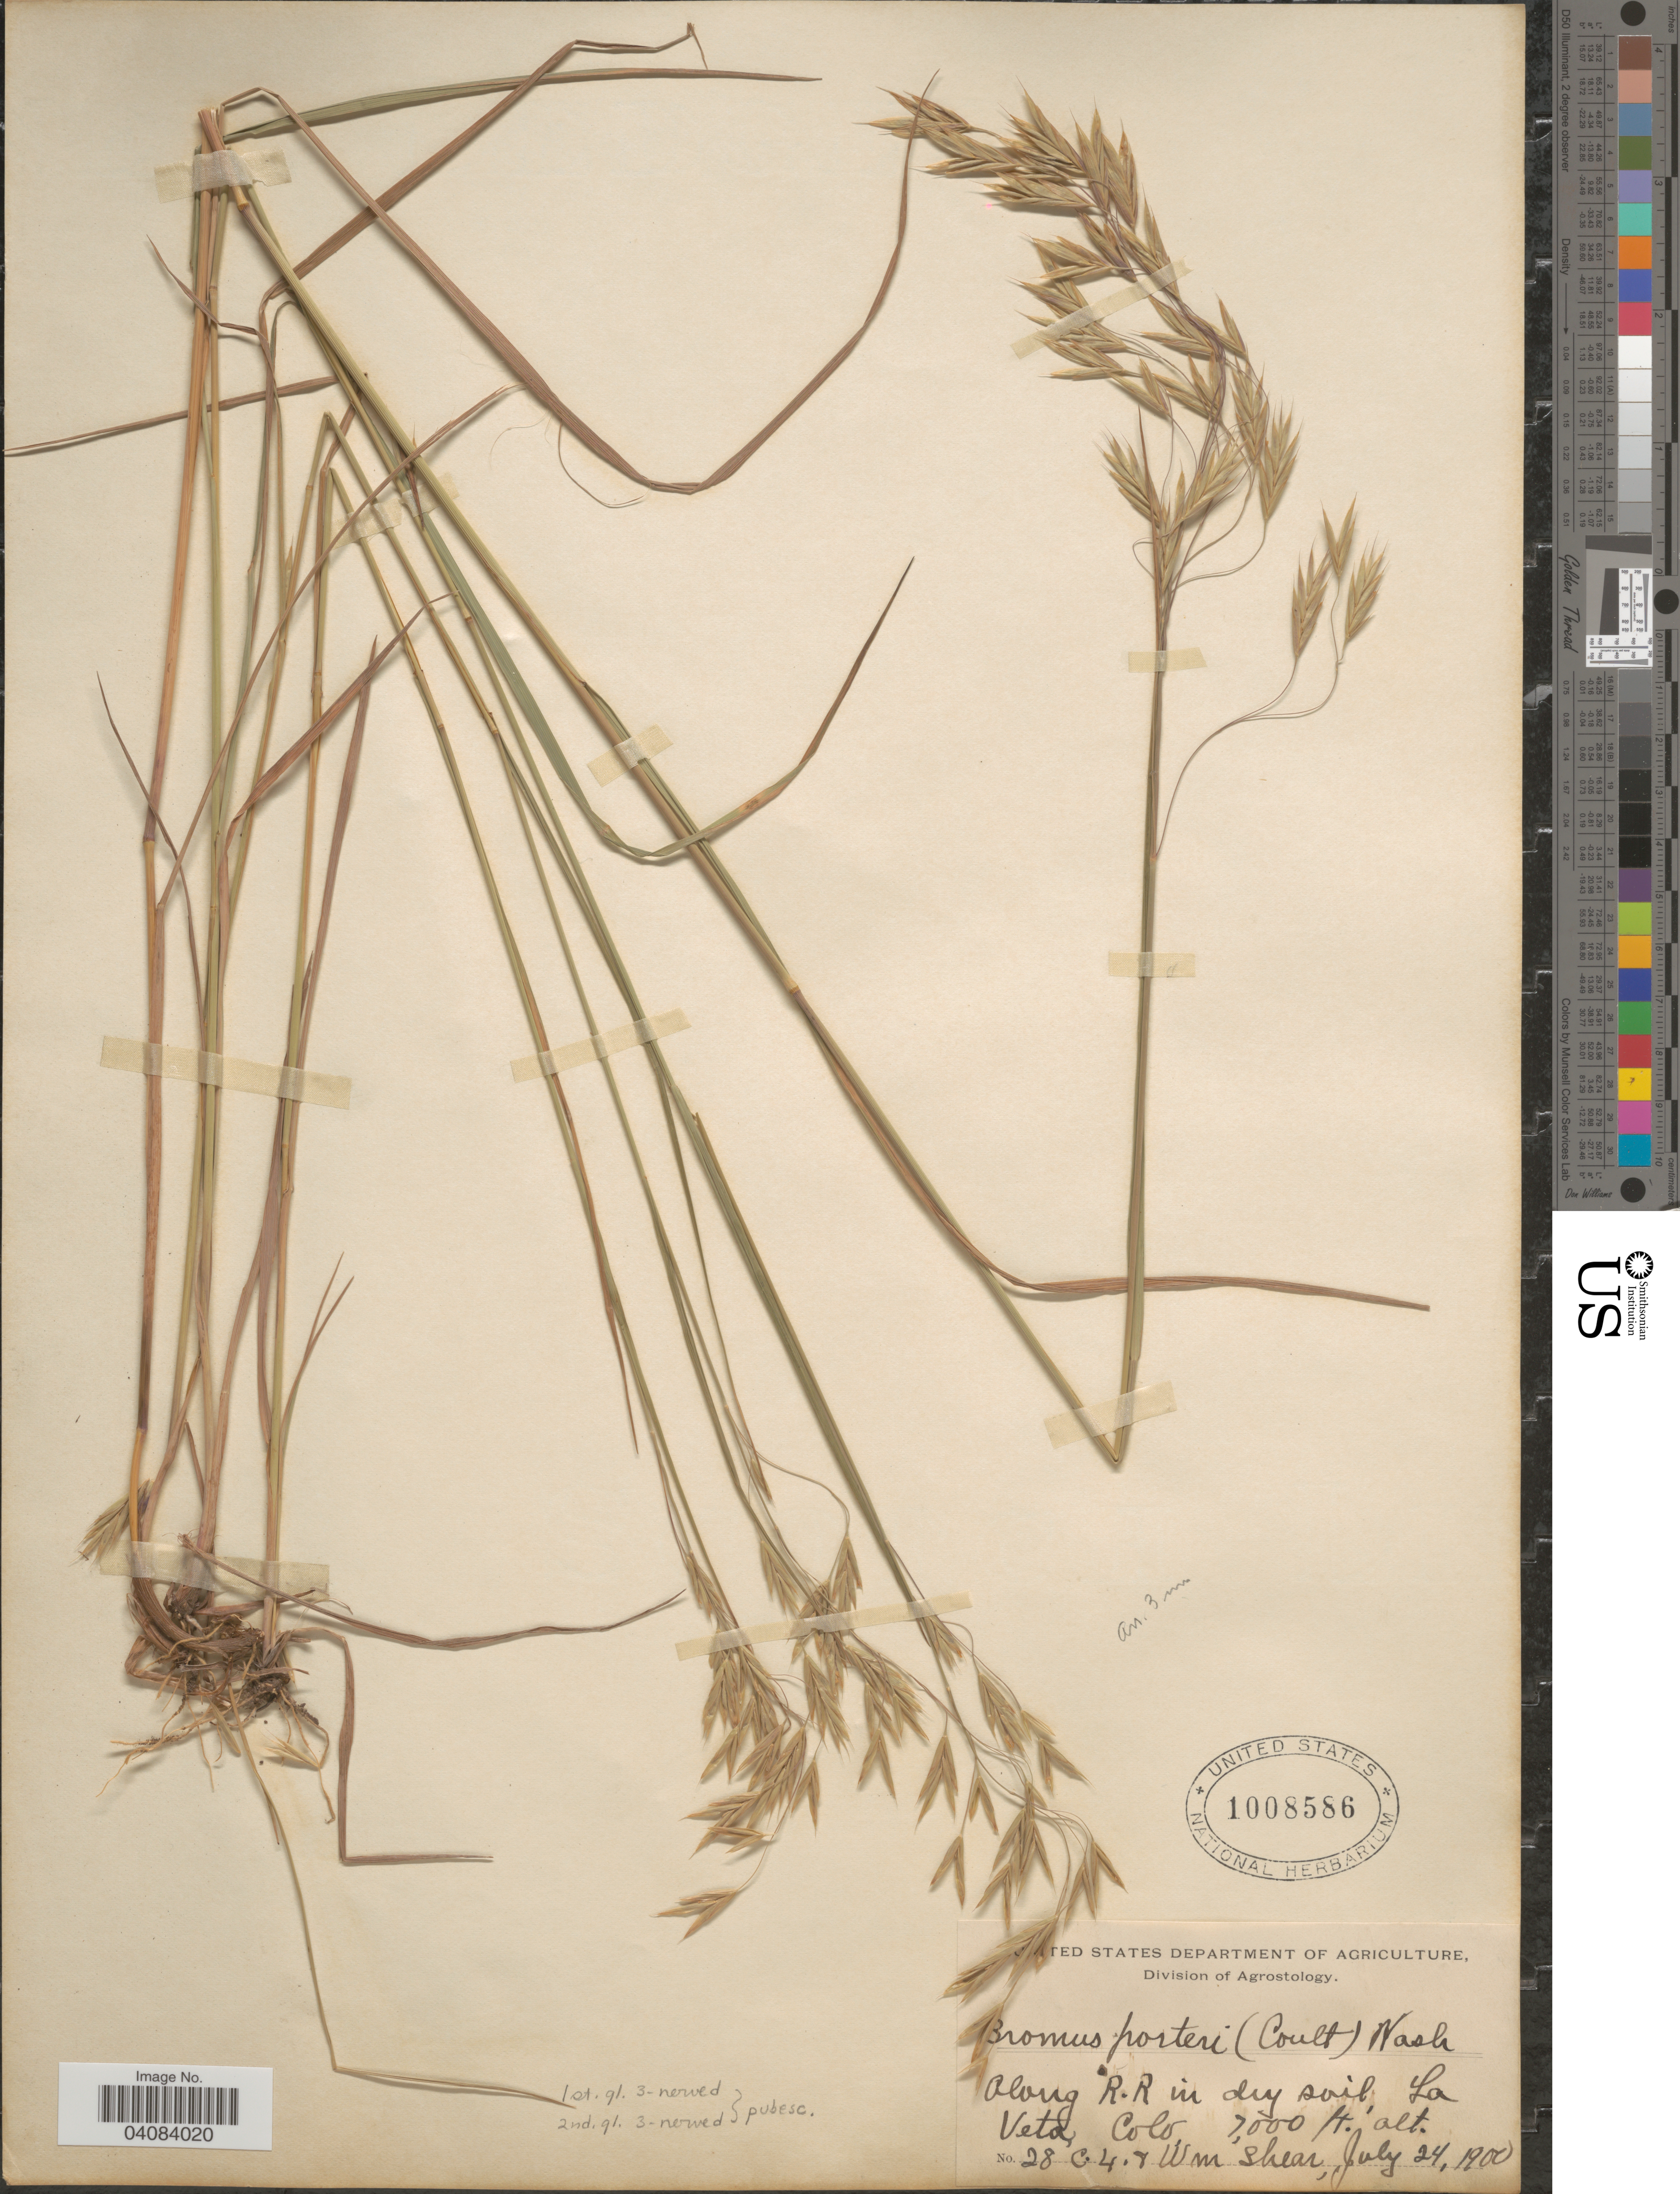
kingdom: Plantae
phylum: Tracheophyta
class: Liliopsida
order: Poales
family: Poaceae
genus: Bromus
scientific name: Bromus porteri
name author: (J.M. Coult.) Nash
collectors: C. L. Shear & W. Shear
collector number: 28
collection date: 1900-07-24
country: United States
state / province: Colorado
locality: Along R.R. in dry soil, La Veta.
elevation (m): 2134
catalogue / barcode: US 1008586